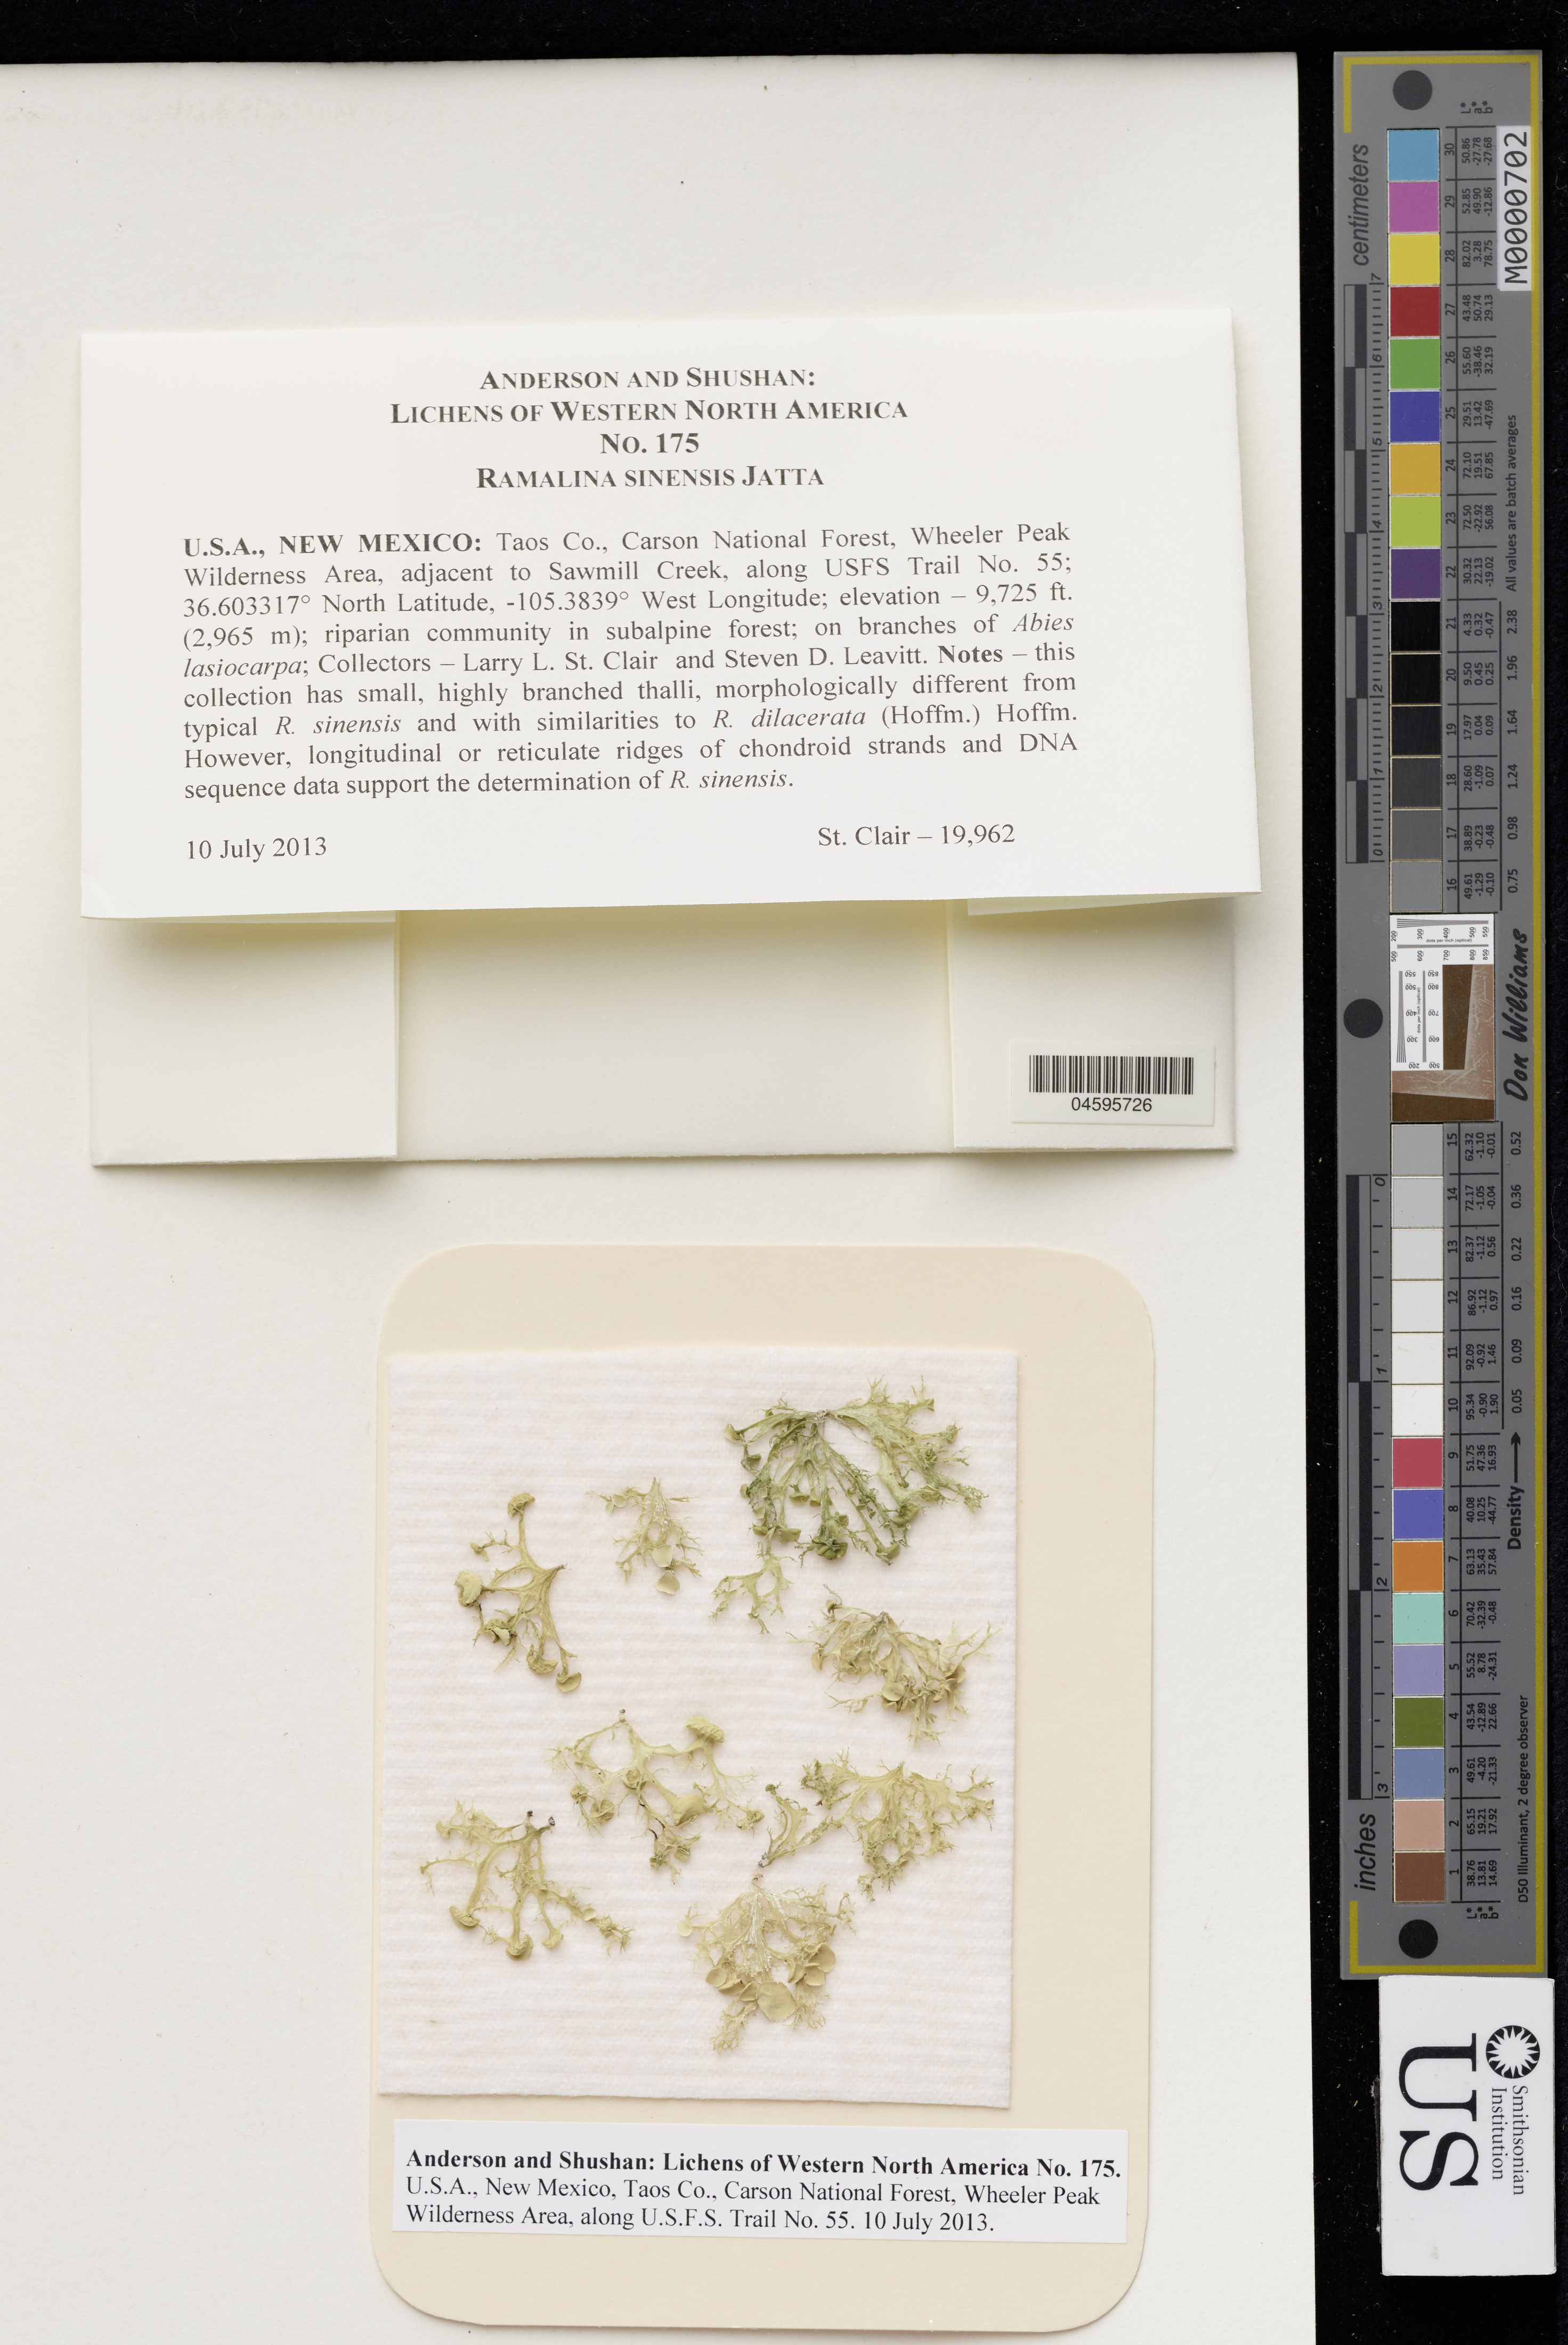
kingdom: Fungi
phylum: Ascomycota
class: Lecanoromycetes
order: Lecanorales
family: Ramalinaceae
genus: Ramalina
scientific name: Ramalina sinensis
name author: Jatta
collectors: L.L. St.Clair & S. Leavitt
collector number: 175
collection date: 2013-07-10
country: United States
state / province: New Mexico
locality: Taos Co., Carson National Forest, Wheeler Peak Wilderness Area, adjacent to Sawmill Creek, along USFS Trail No. 55.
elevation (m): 2964